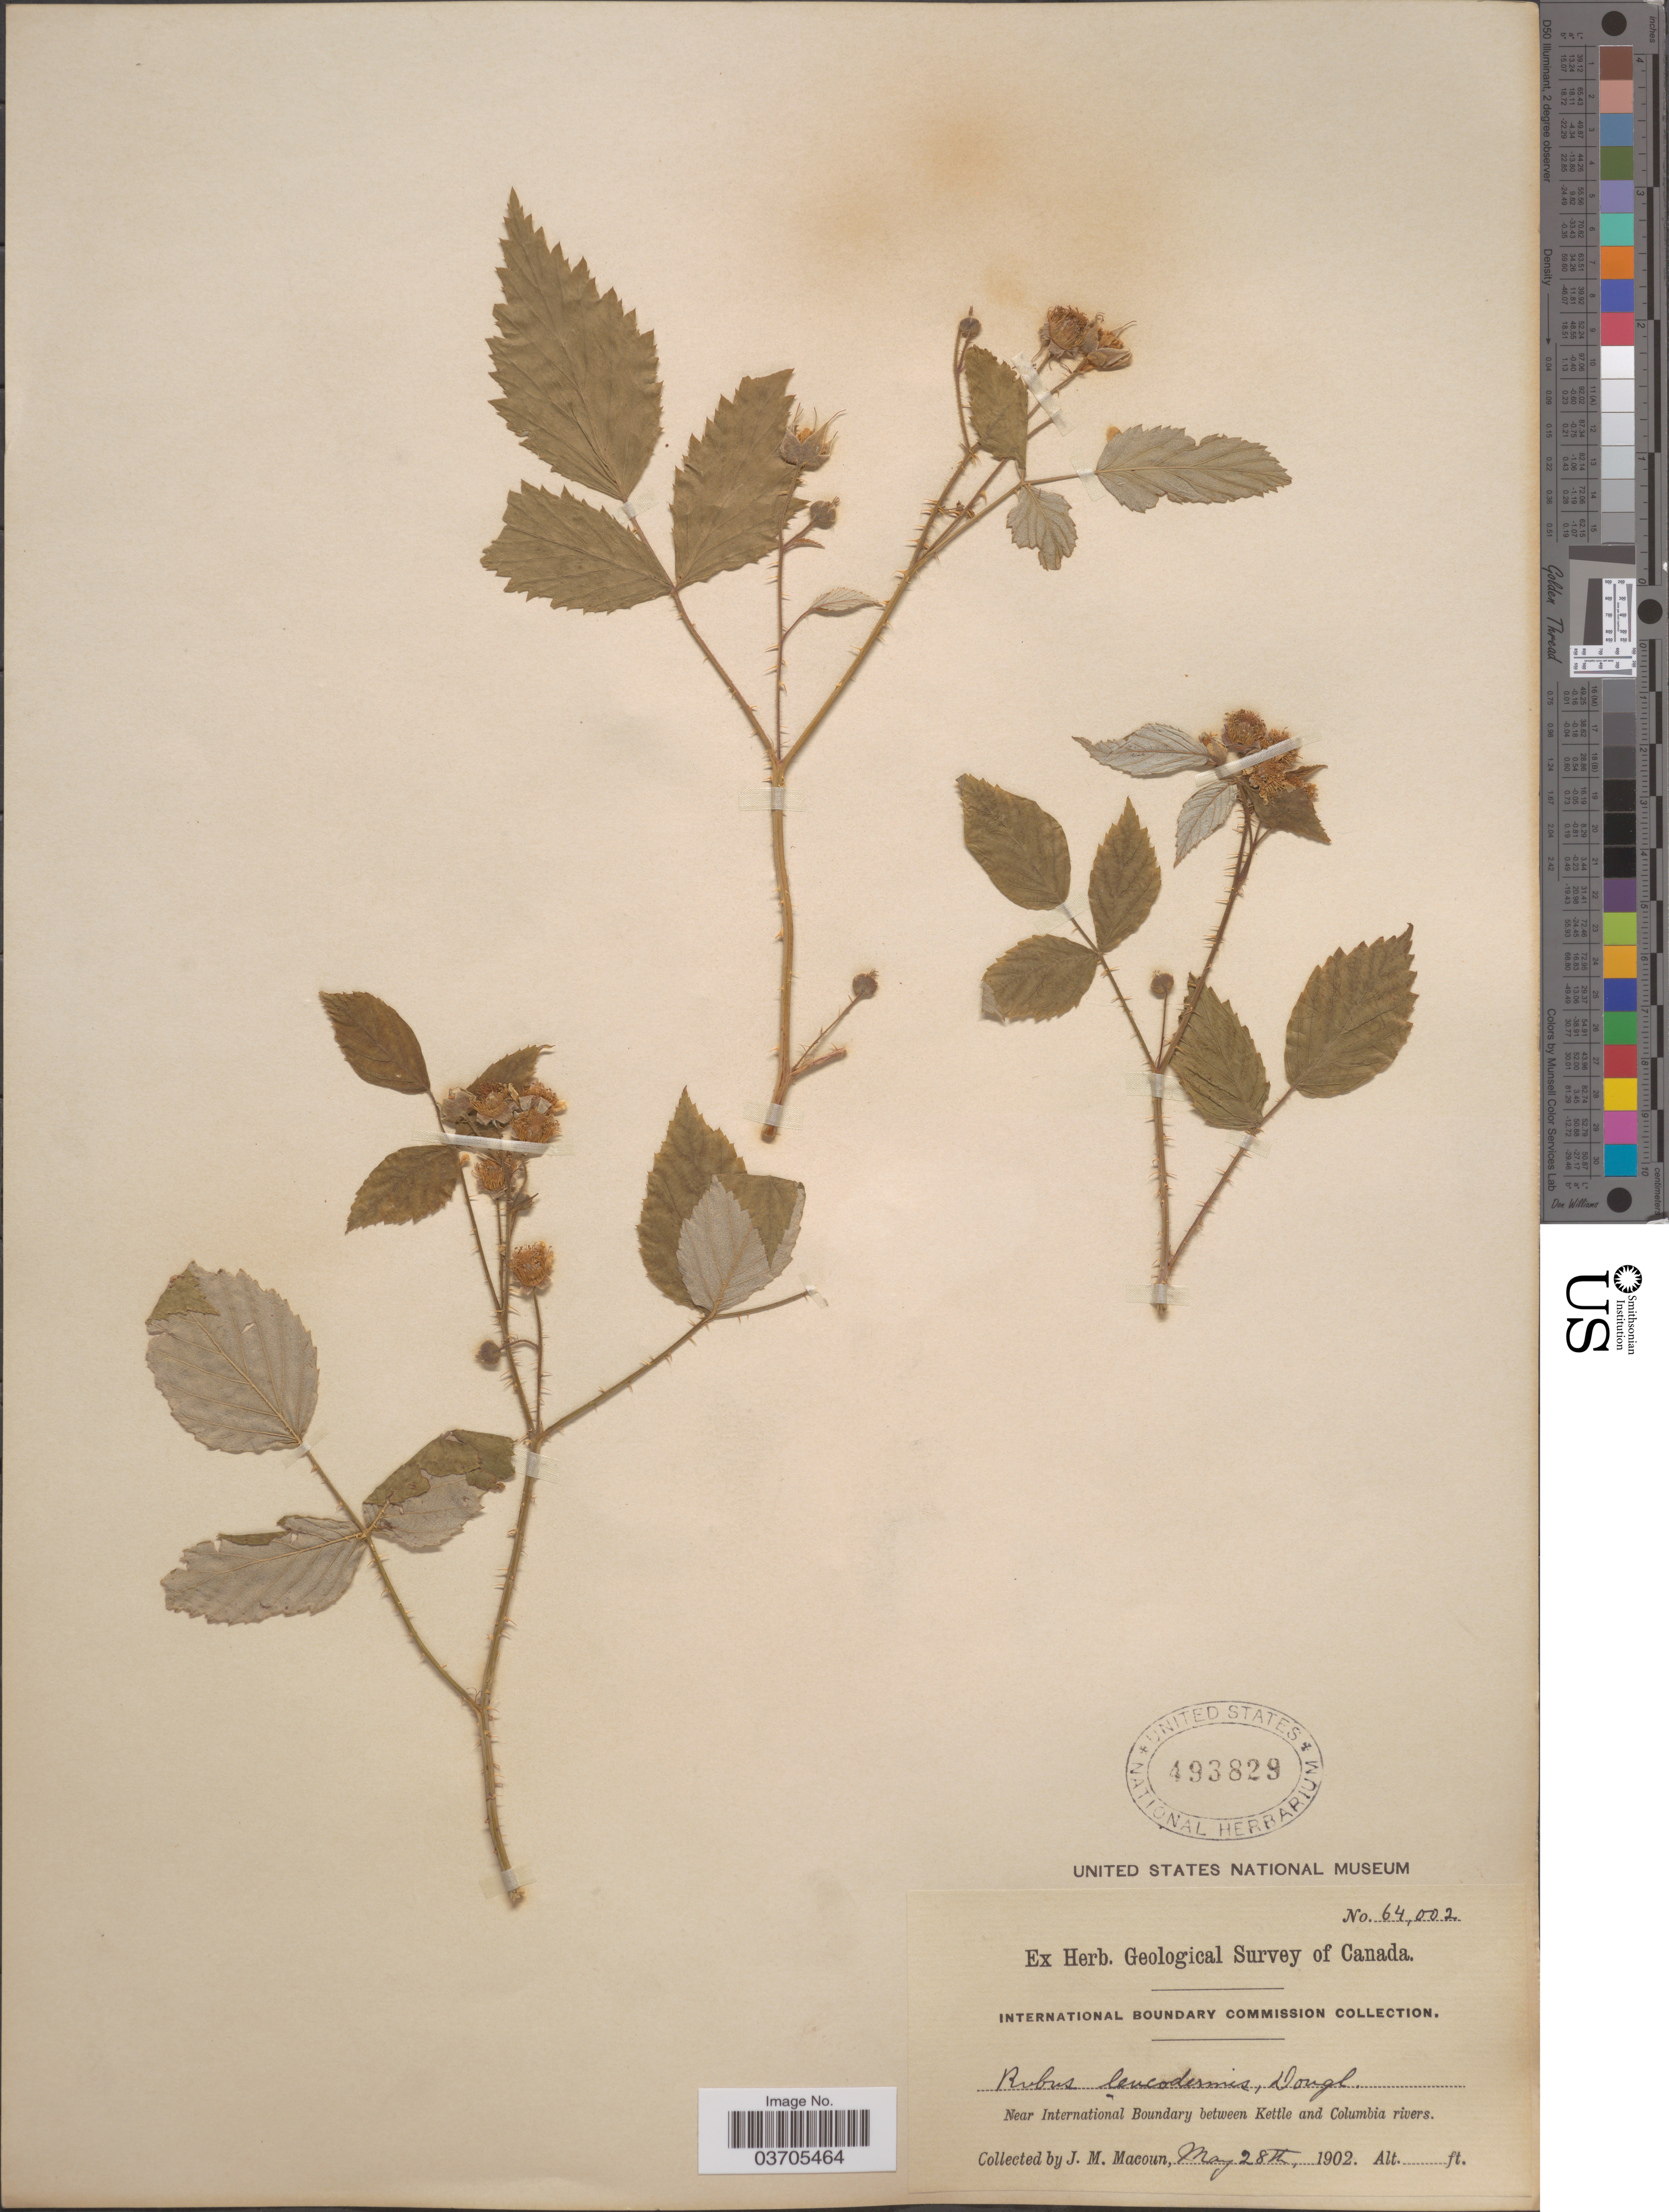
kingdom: Plantae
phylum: Tracheophyta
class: Magnoliopsida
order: Rosales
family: Rosaceae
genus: Rubus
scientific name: Rubus leucodermis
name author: Douglas ex Torr. & A. Gray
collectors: J. M. Macoun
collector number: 64002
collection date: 1902-05-28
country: Canada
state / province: British Columbia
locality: Near International Boundary between Kettle and Columbia rivers.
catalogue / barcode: US 493829